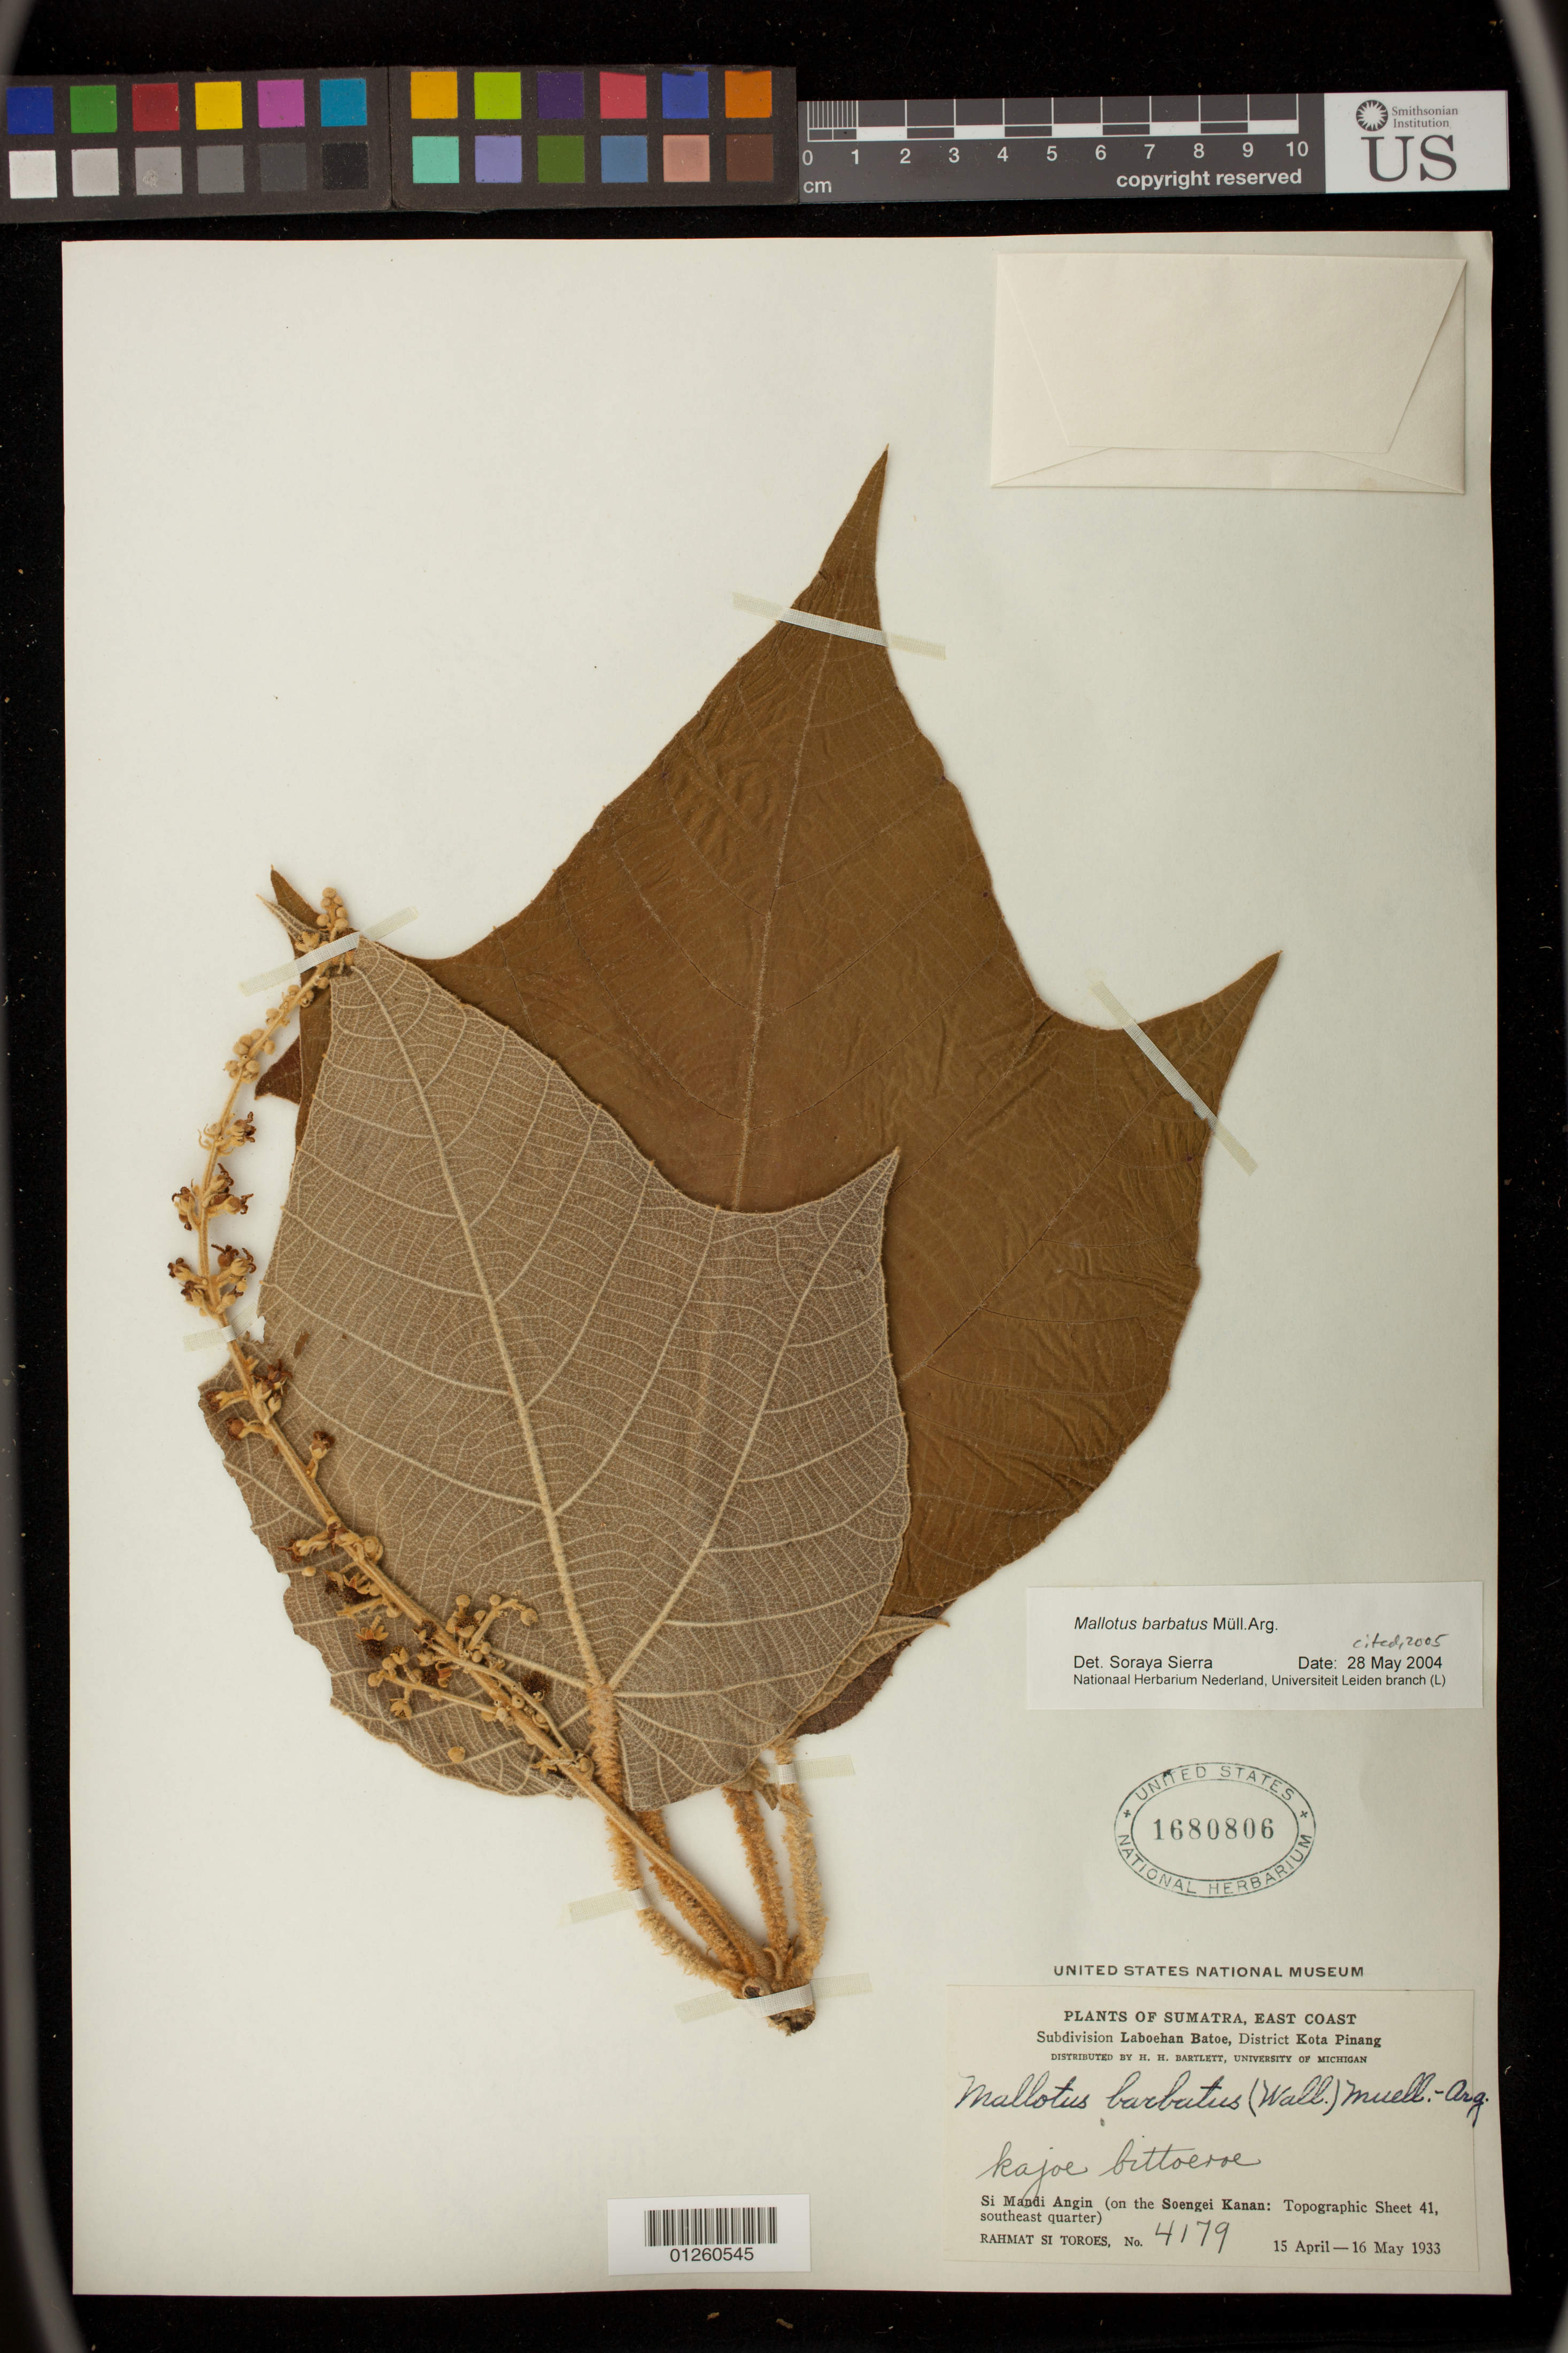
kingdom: Plantae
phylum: Tracheophyta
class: Magnoliopsida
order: Malpighiales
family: Euphorbiaceae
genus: Mallotus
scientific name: Mallotus barbatus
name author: Müll. Arg.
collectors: Rahmat Si Boeea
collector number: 4179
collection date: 1933-04-15/1933-05-16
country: Indonesia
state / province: Sumatra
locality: East Coast. Subdivision Laboehan Batoe, District Kota Pinang. Si Mandi Angin (on the Soengei Kanan: Topographic Sheet 41, southeast quarter)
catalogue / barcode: US 1680806